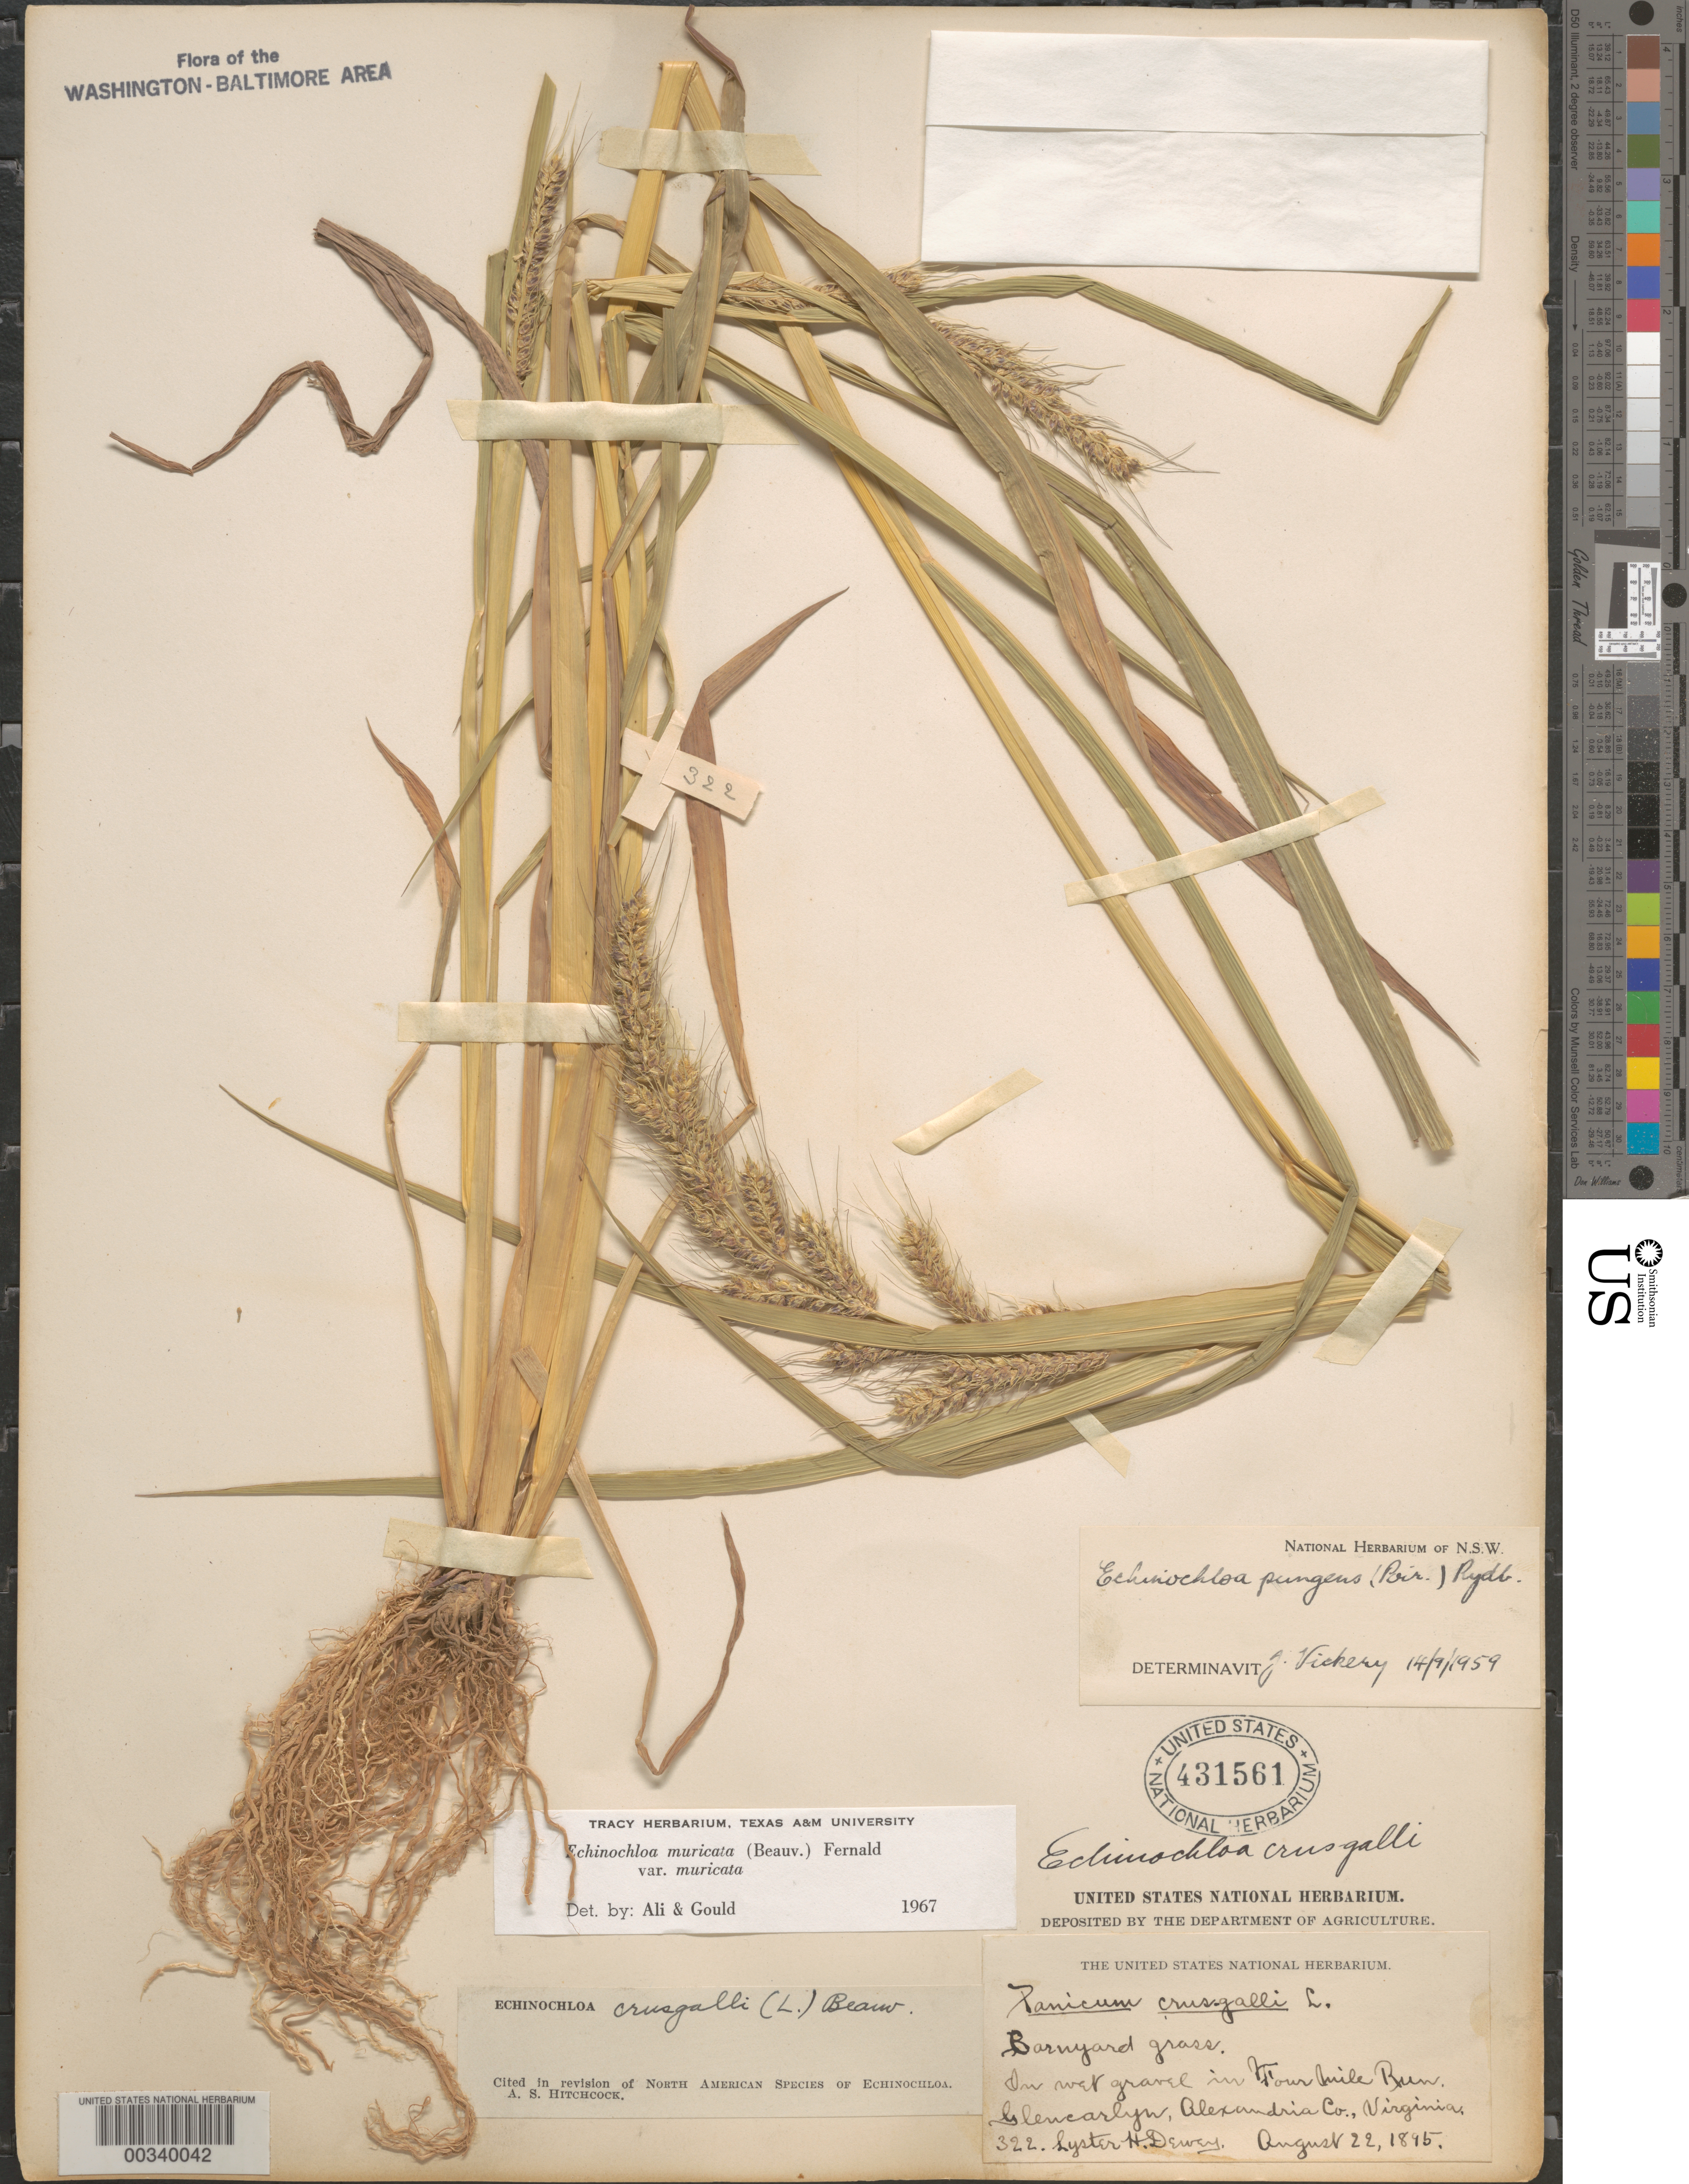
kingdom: Plantae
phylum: Tracheophyta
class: Liliopsida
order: Poales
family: Poaceae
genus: Echinochloa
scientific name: Echinochloa muricata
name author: (P. Beauv.) Fernald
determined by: Ali, M. A.; Gould, F. W.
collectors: L. H. Dewey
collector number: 322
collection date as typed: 22 Aug 1895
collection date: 1895-08-22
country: United States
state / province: Virginia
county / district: Arlington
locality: Four Mile Run, Glencarlyn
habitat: In wet gravel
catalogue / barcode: US 431561